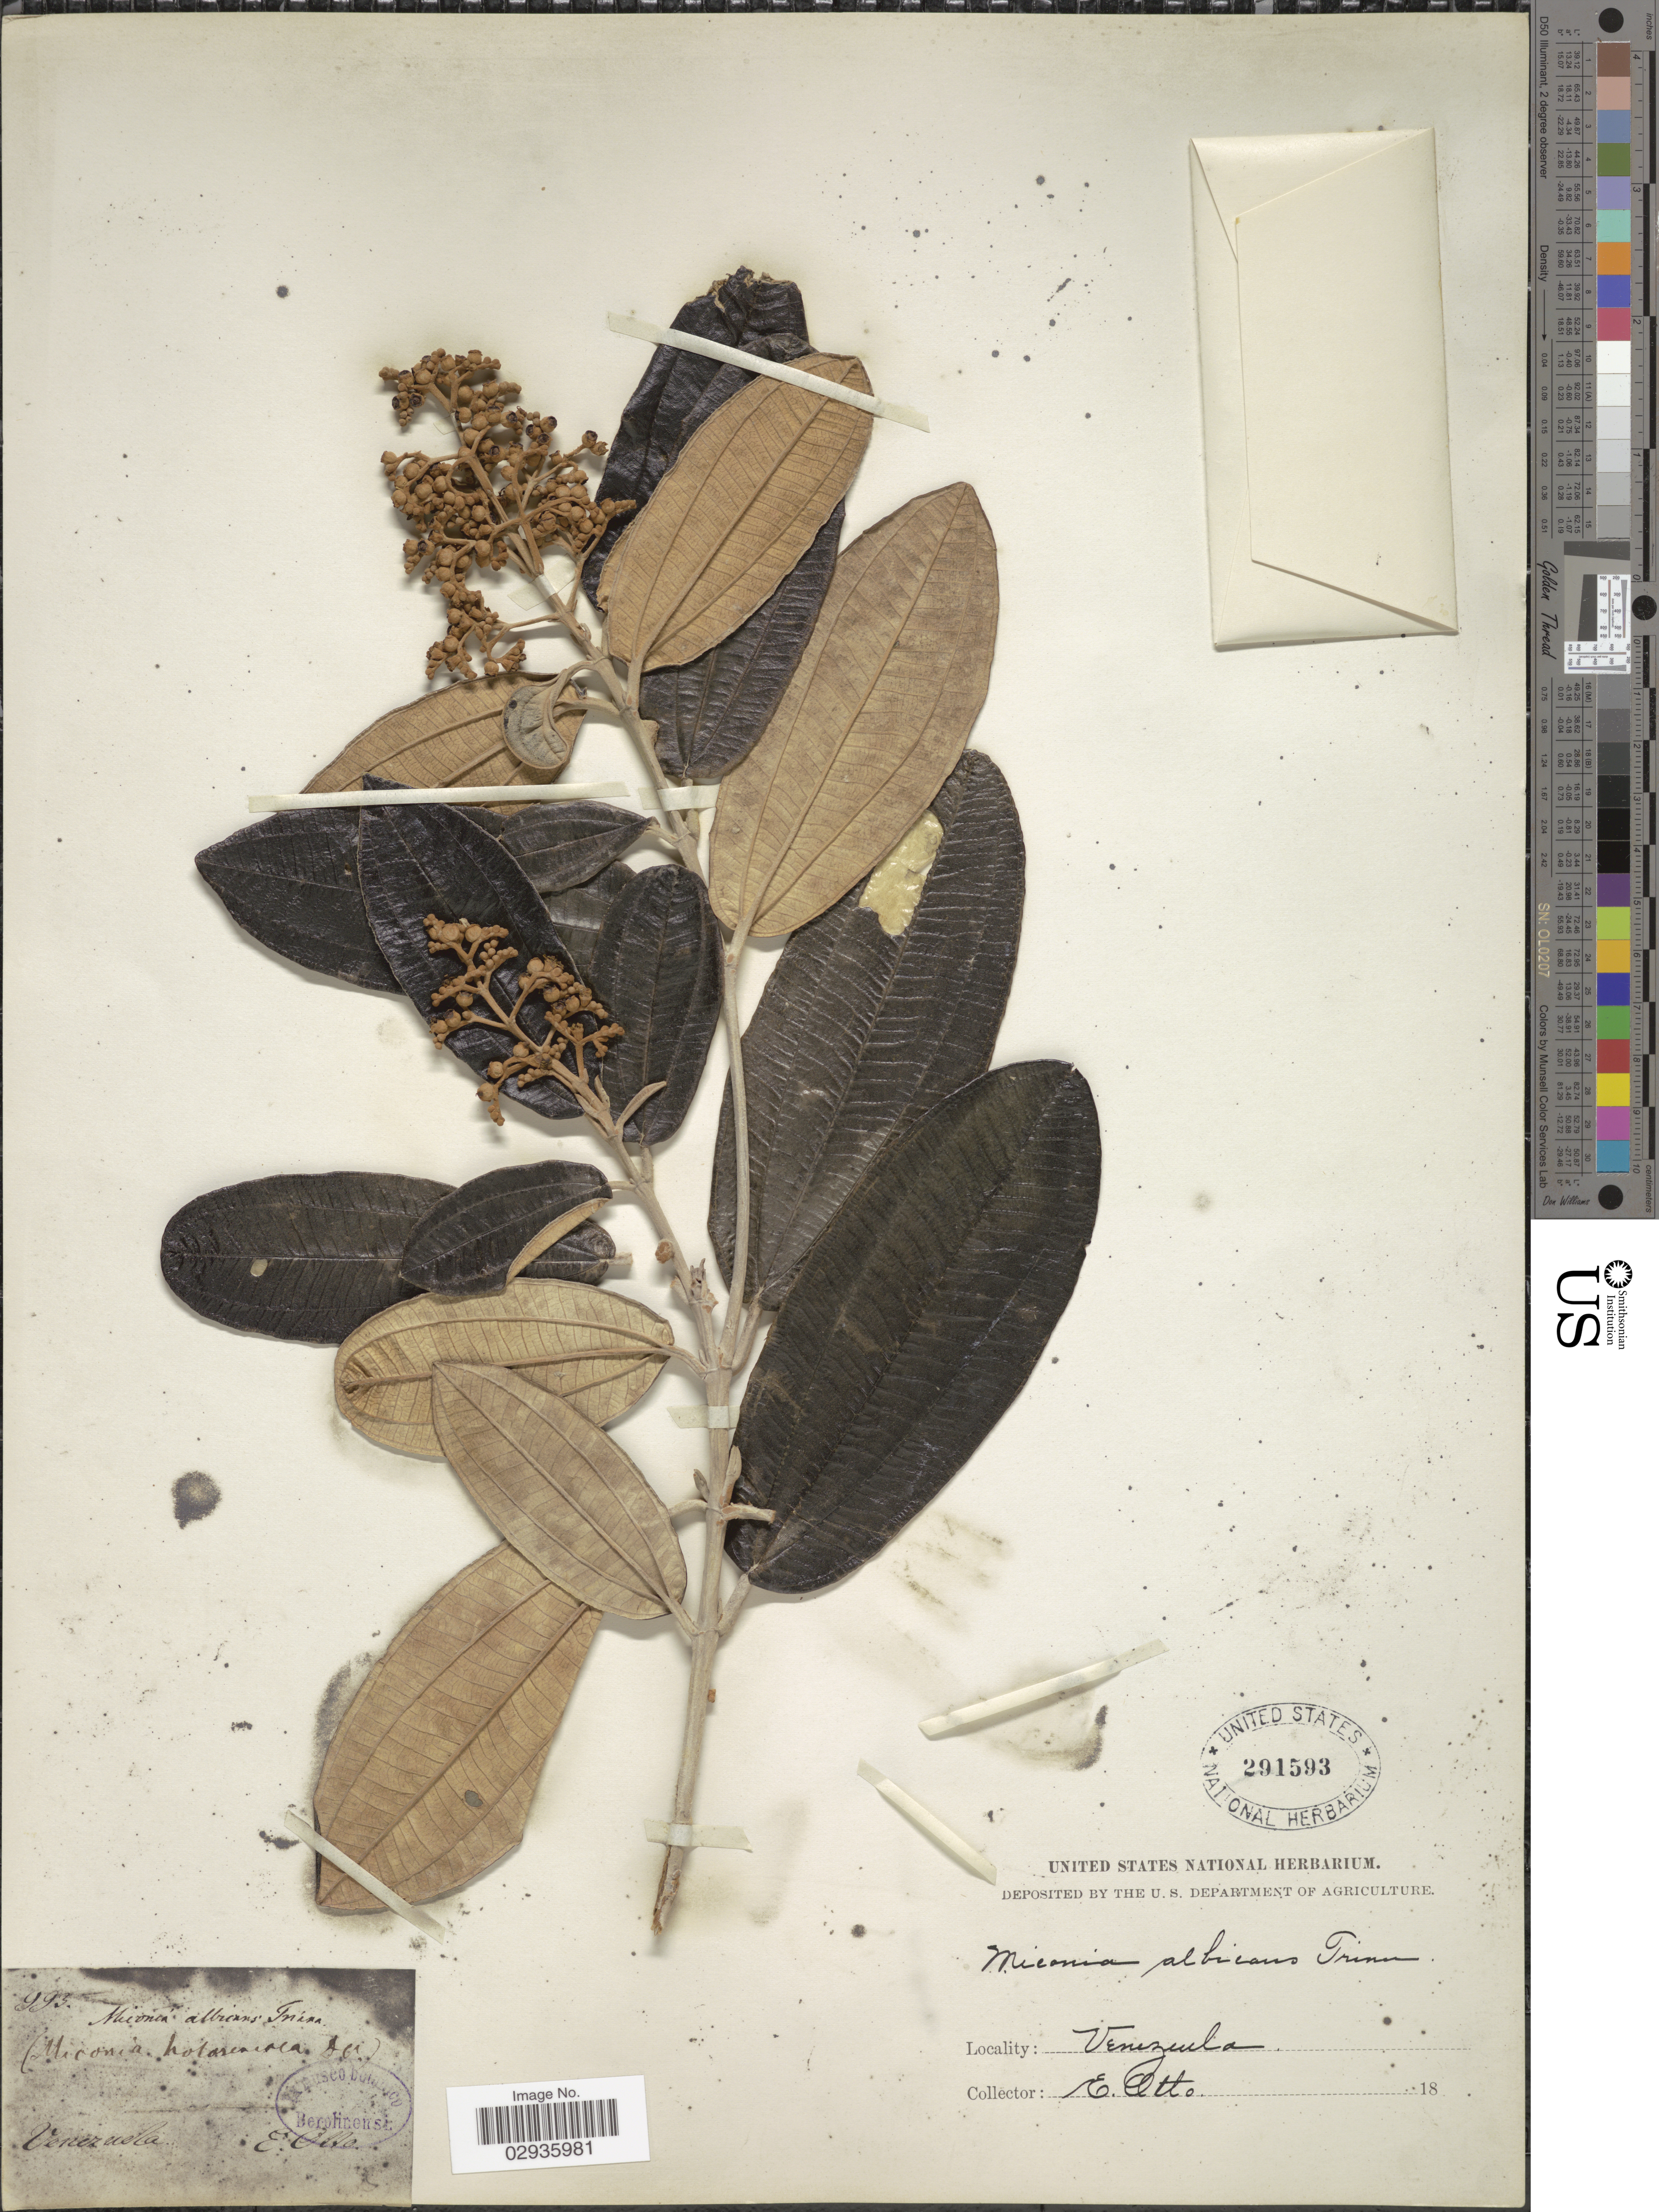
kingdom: Plantae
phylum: Tracheophyta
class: Magnoliopsida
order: Myrtales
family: Melastomataceae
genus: Miconia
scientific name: Miconia albicans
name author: (Sw.) Steud.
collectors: E. Otto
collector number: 993*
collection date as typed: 18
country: Venezuela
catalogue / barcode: US 291593